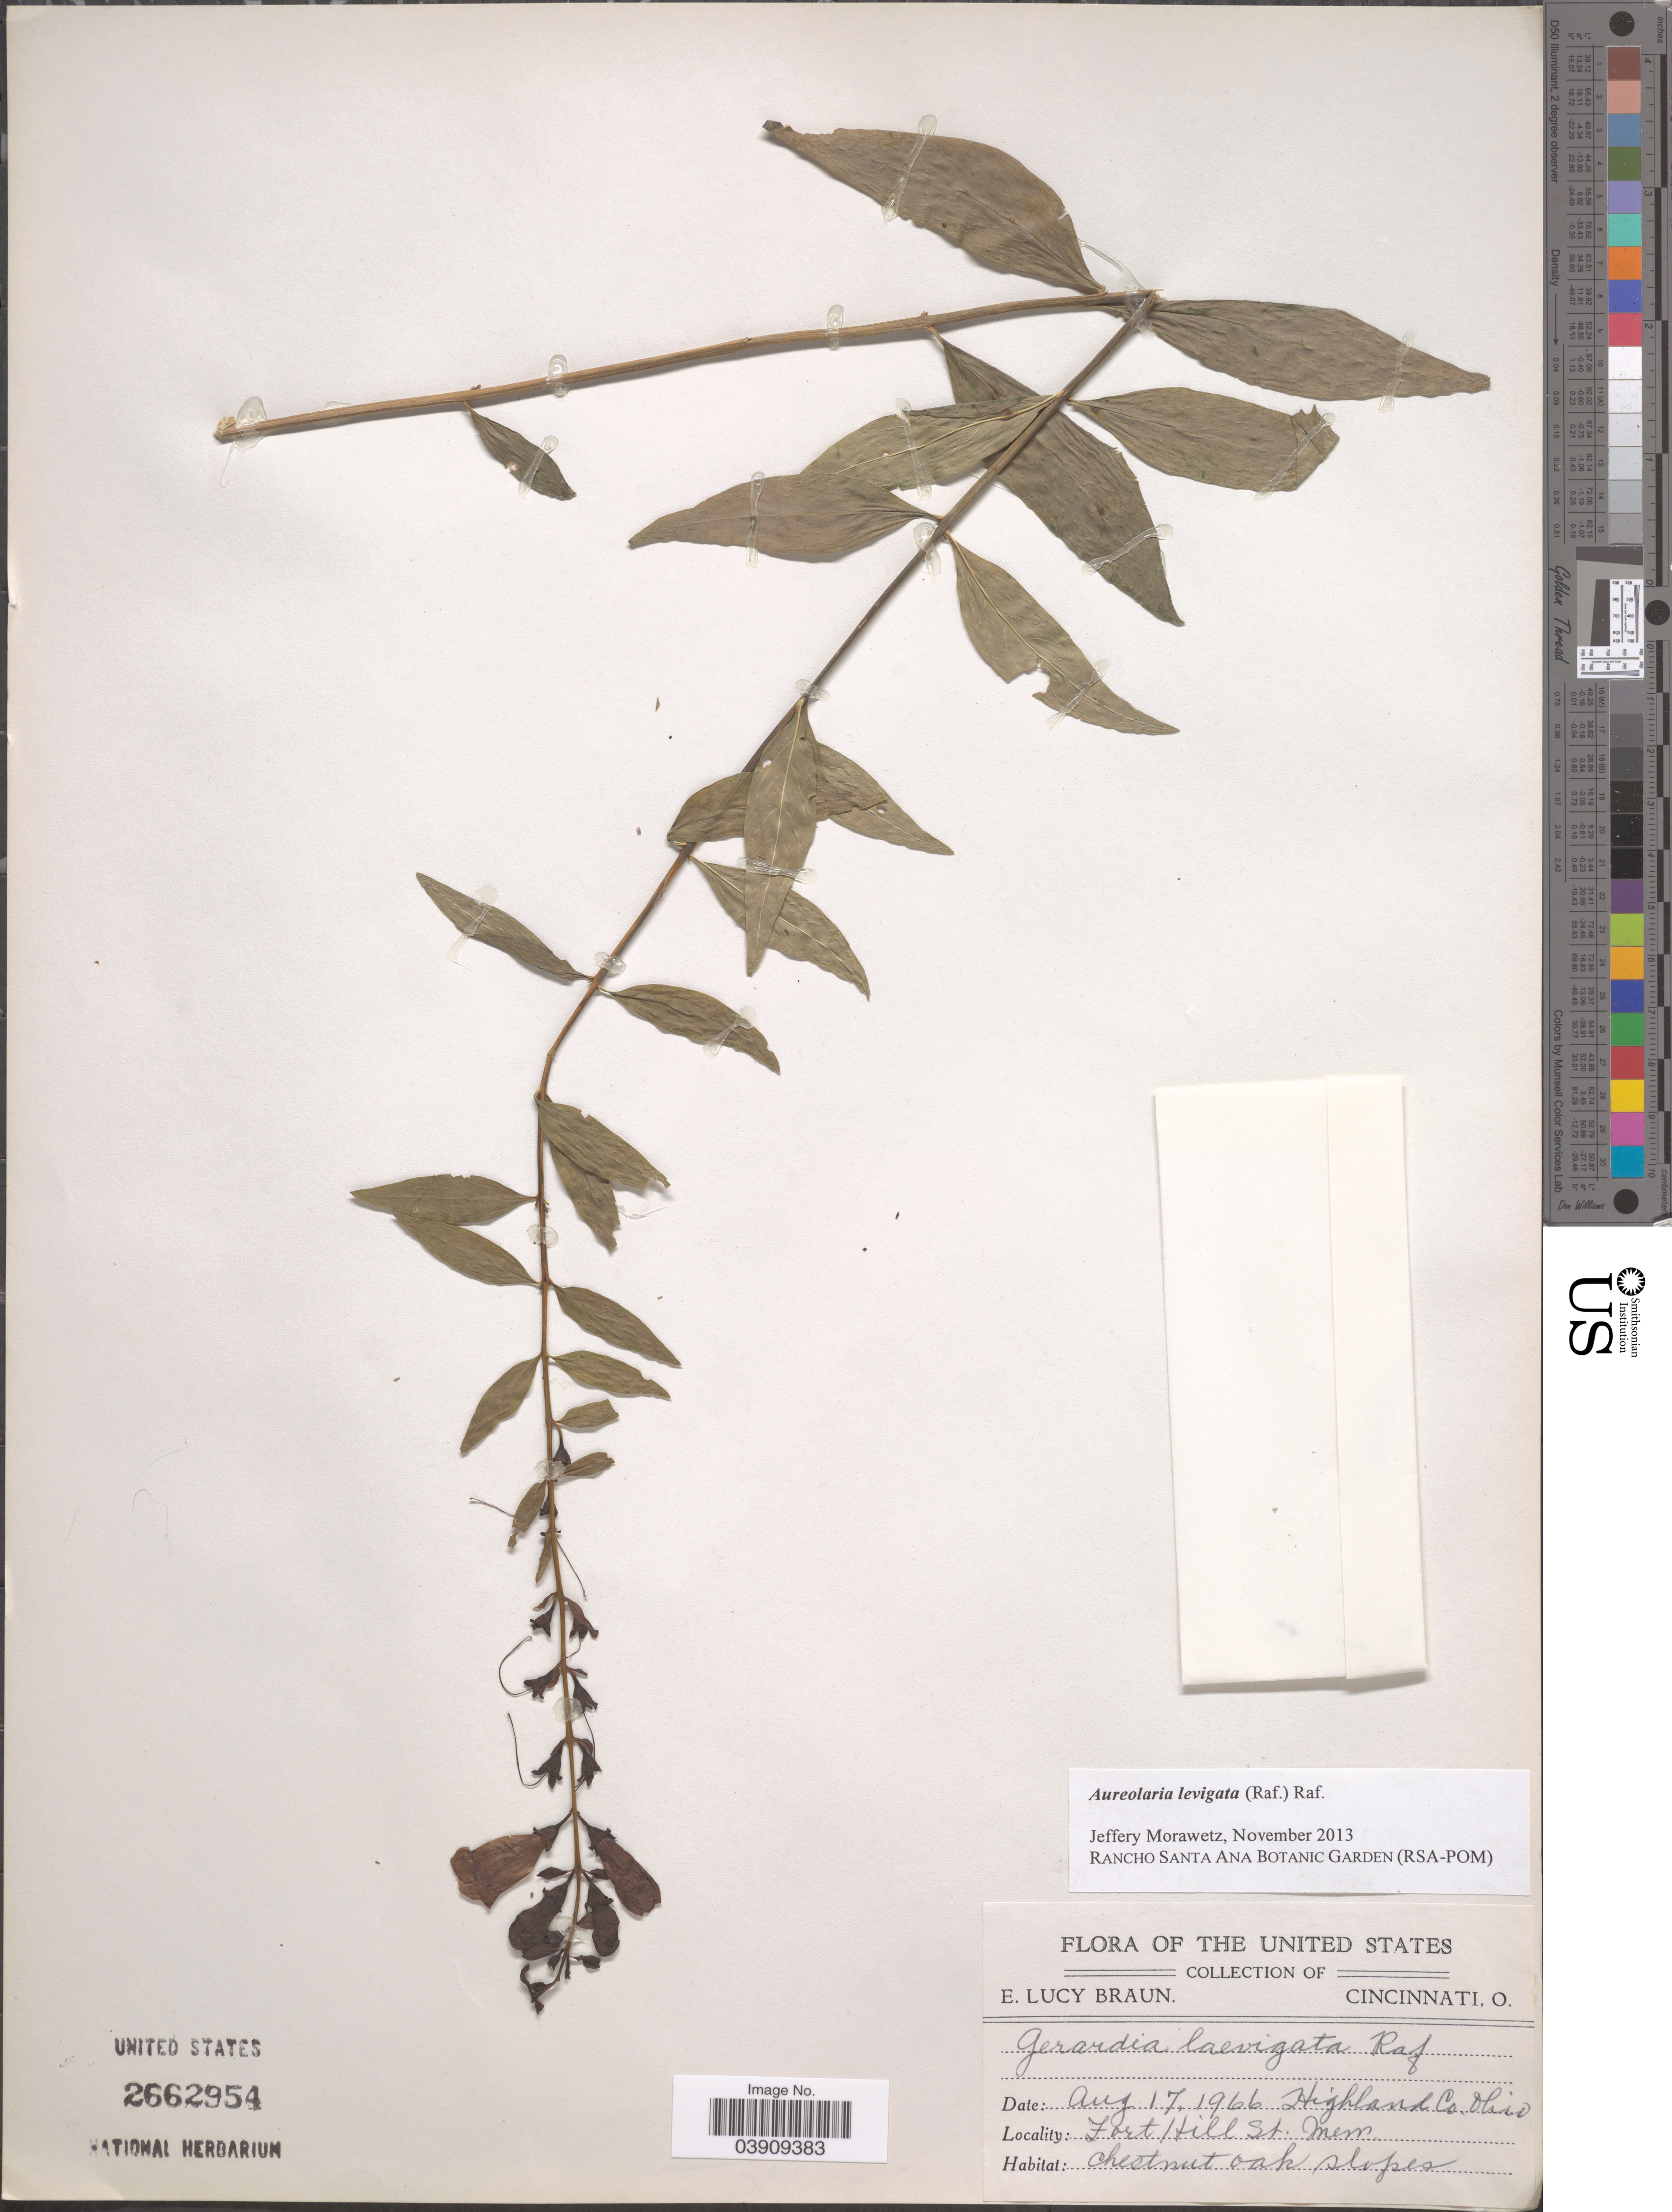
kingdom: Plantae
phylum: Tracheophyta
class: Magnoliopsida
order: Lamiales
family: Orobanchaceae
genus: Aureolaria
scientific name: Aureolaria laevigata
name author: (Raf.) Raf.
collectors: E. L. Braun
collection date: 1966-08-17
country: United States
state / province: Ohio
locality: Highland Co. Fort Hill St. Mem.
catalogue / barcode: US 2662954